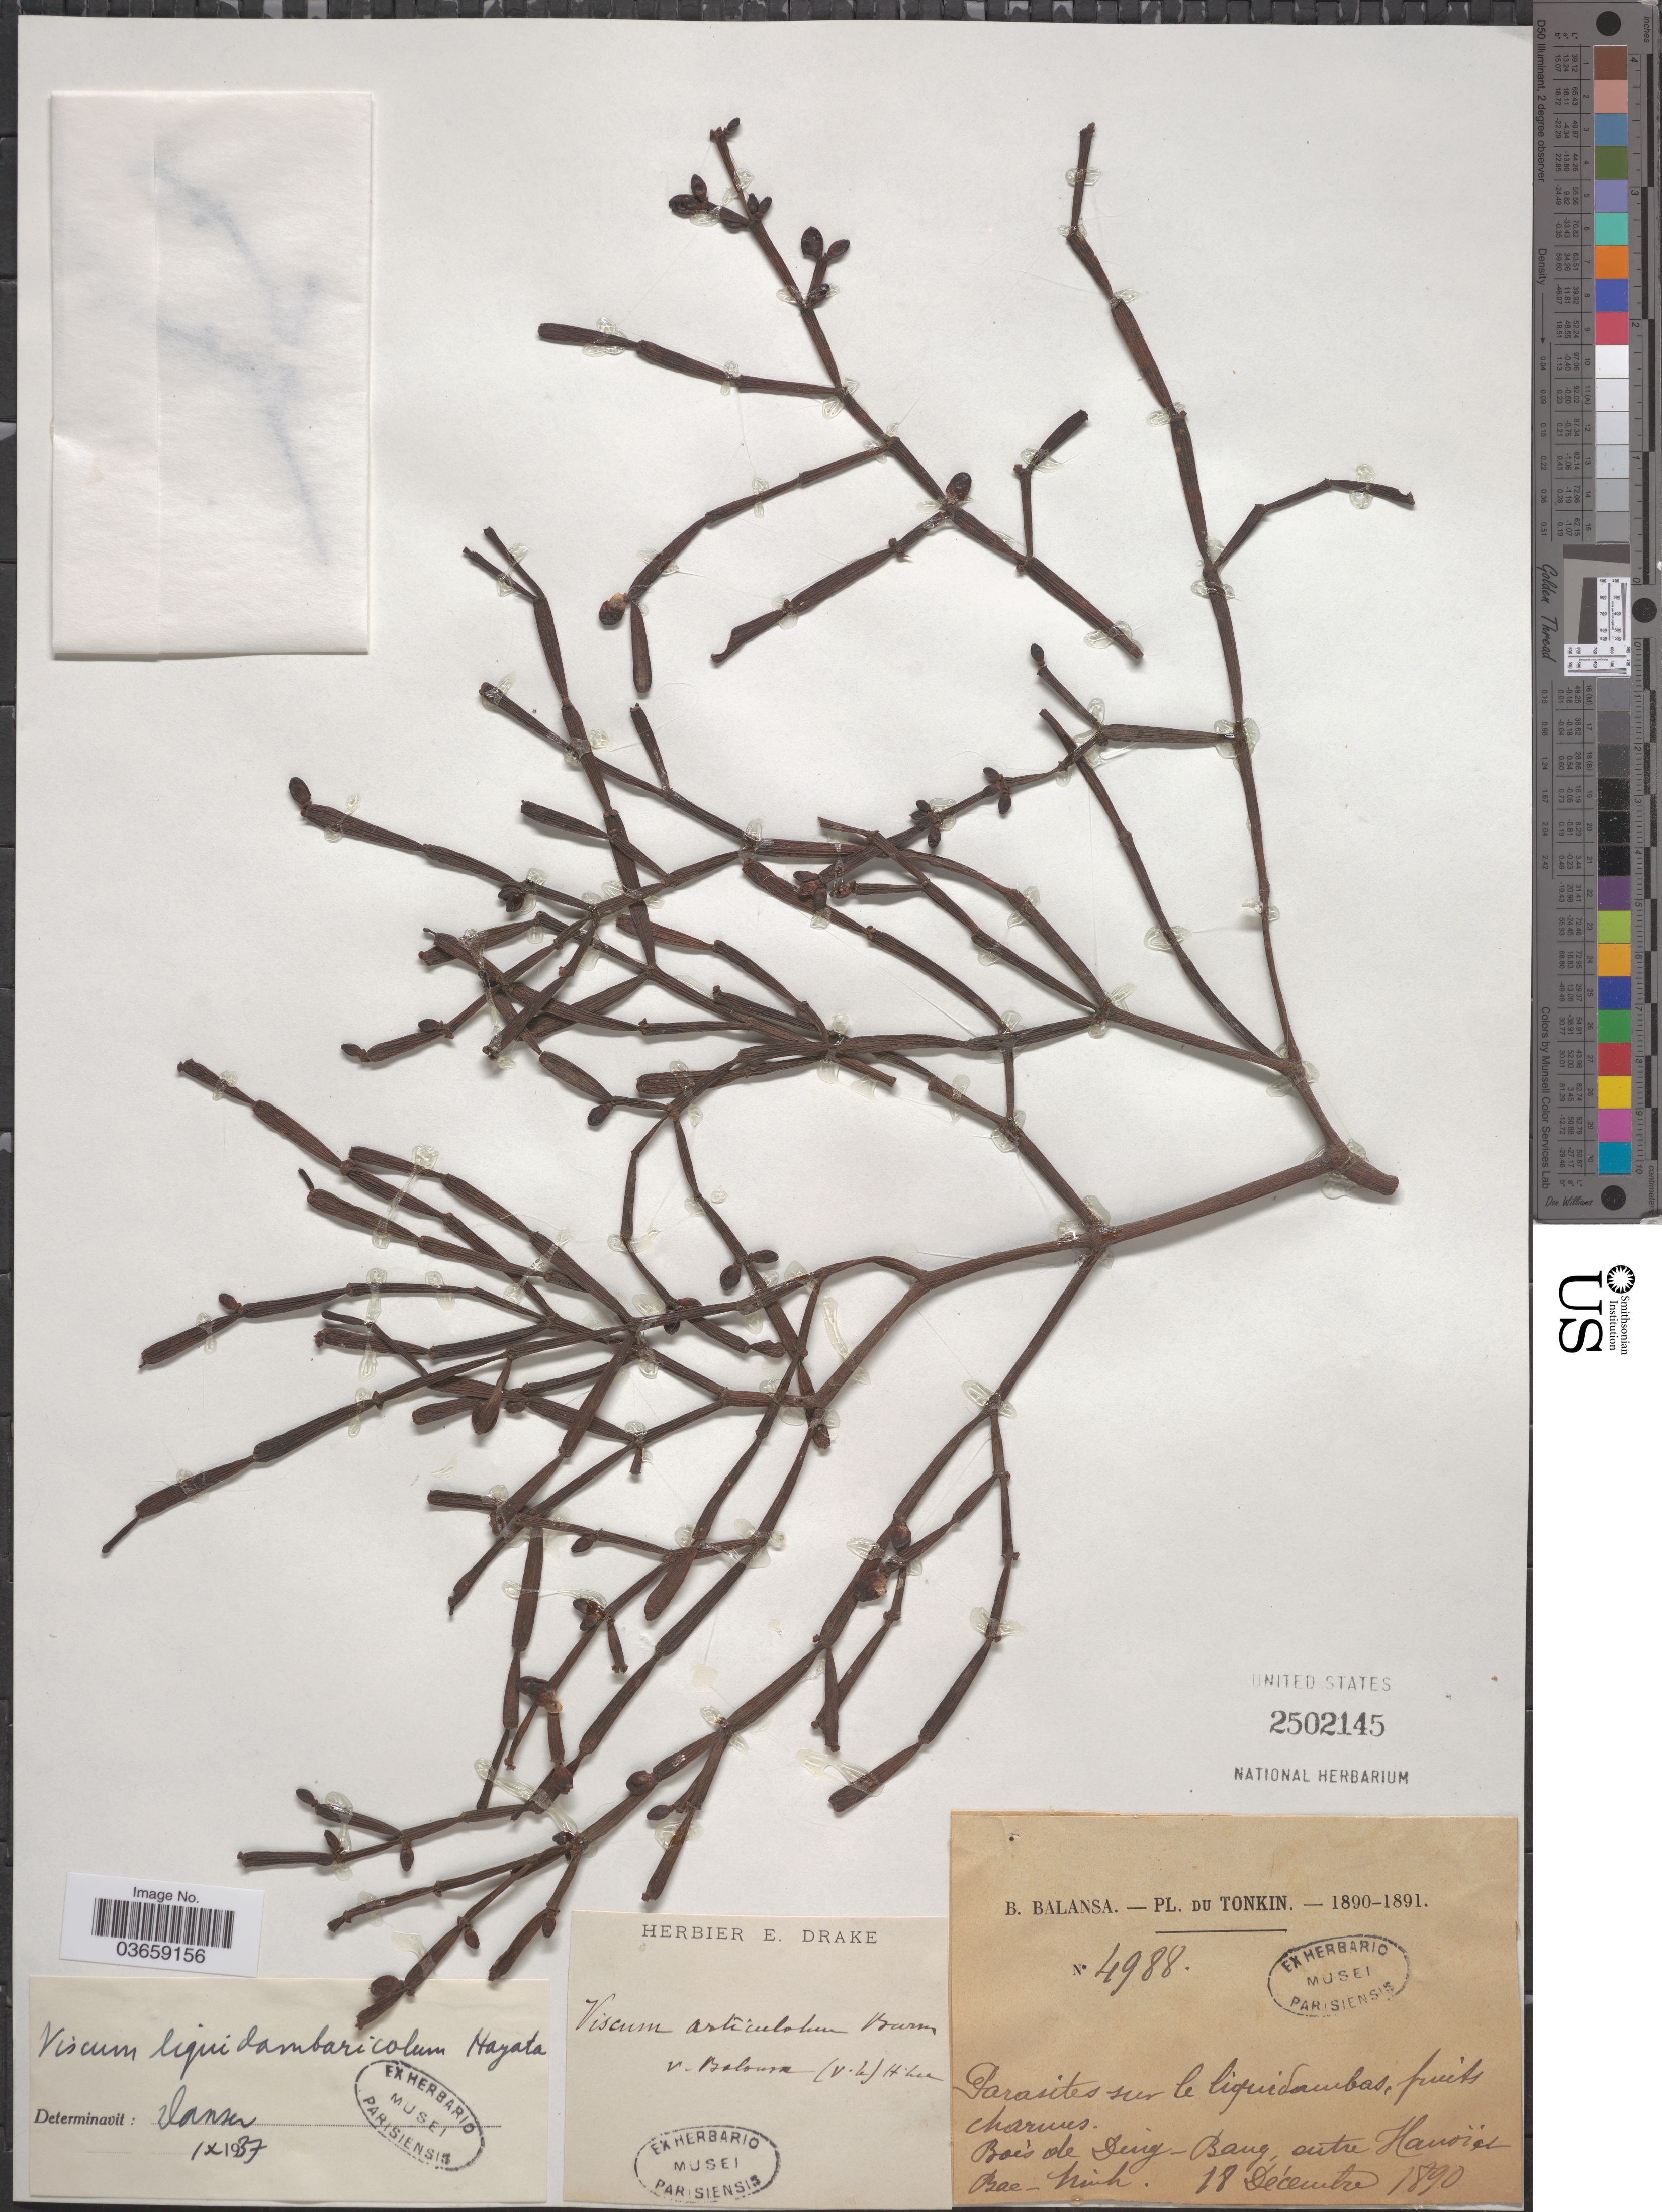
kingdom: Plantae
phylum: Tracheophyta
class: Magnoliopsida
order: Santalales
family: Viscaceae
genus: Viscum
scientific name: Viscum liquidambaricola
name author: Hayata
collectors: B. Balansa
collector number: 4988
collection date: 1890-12-18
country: Vietnam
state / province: Bac Ninh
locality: Tonkin. Bois de Ding-Bang, outre Hanoï et Bac-Ninh.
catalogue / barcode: US 2502145